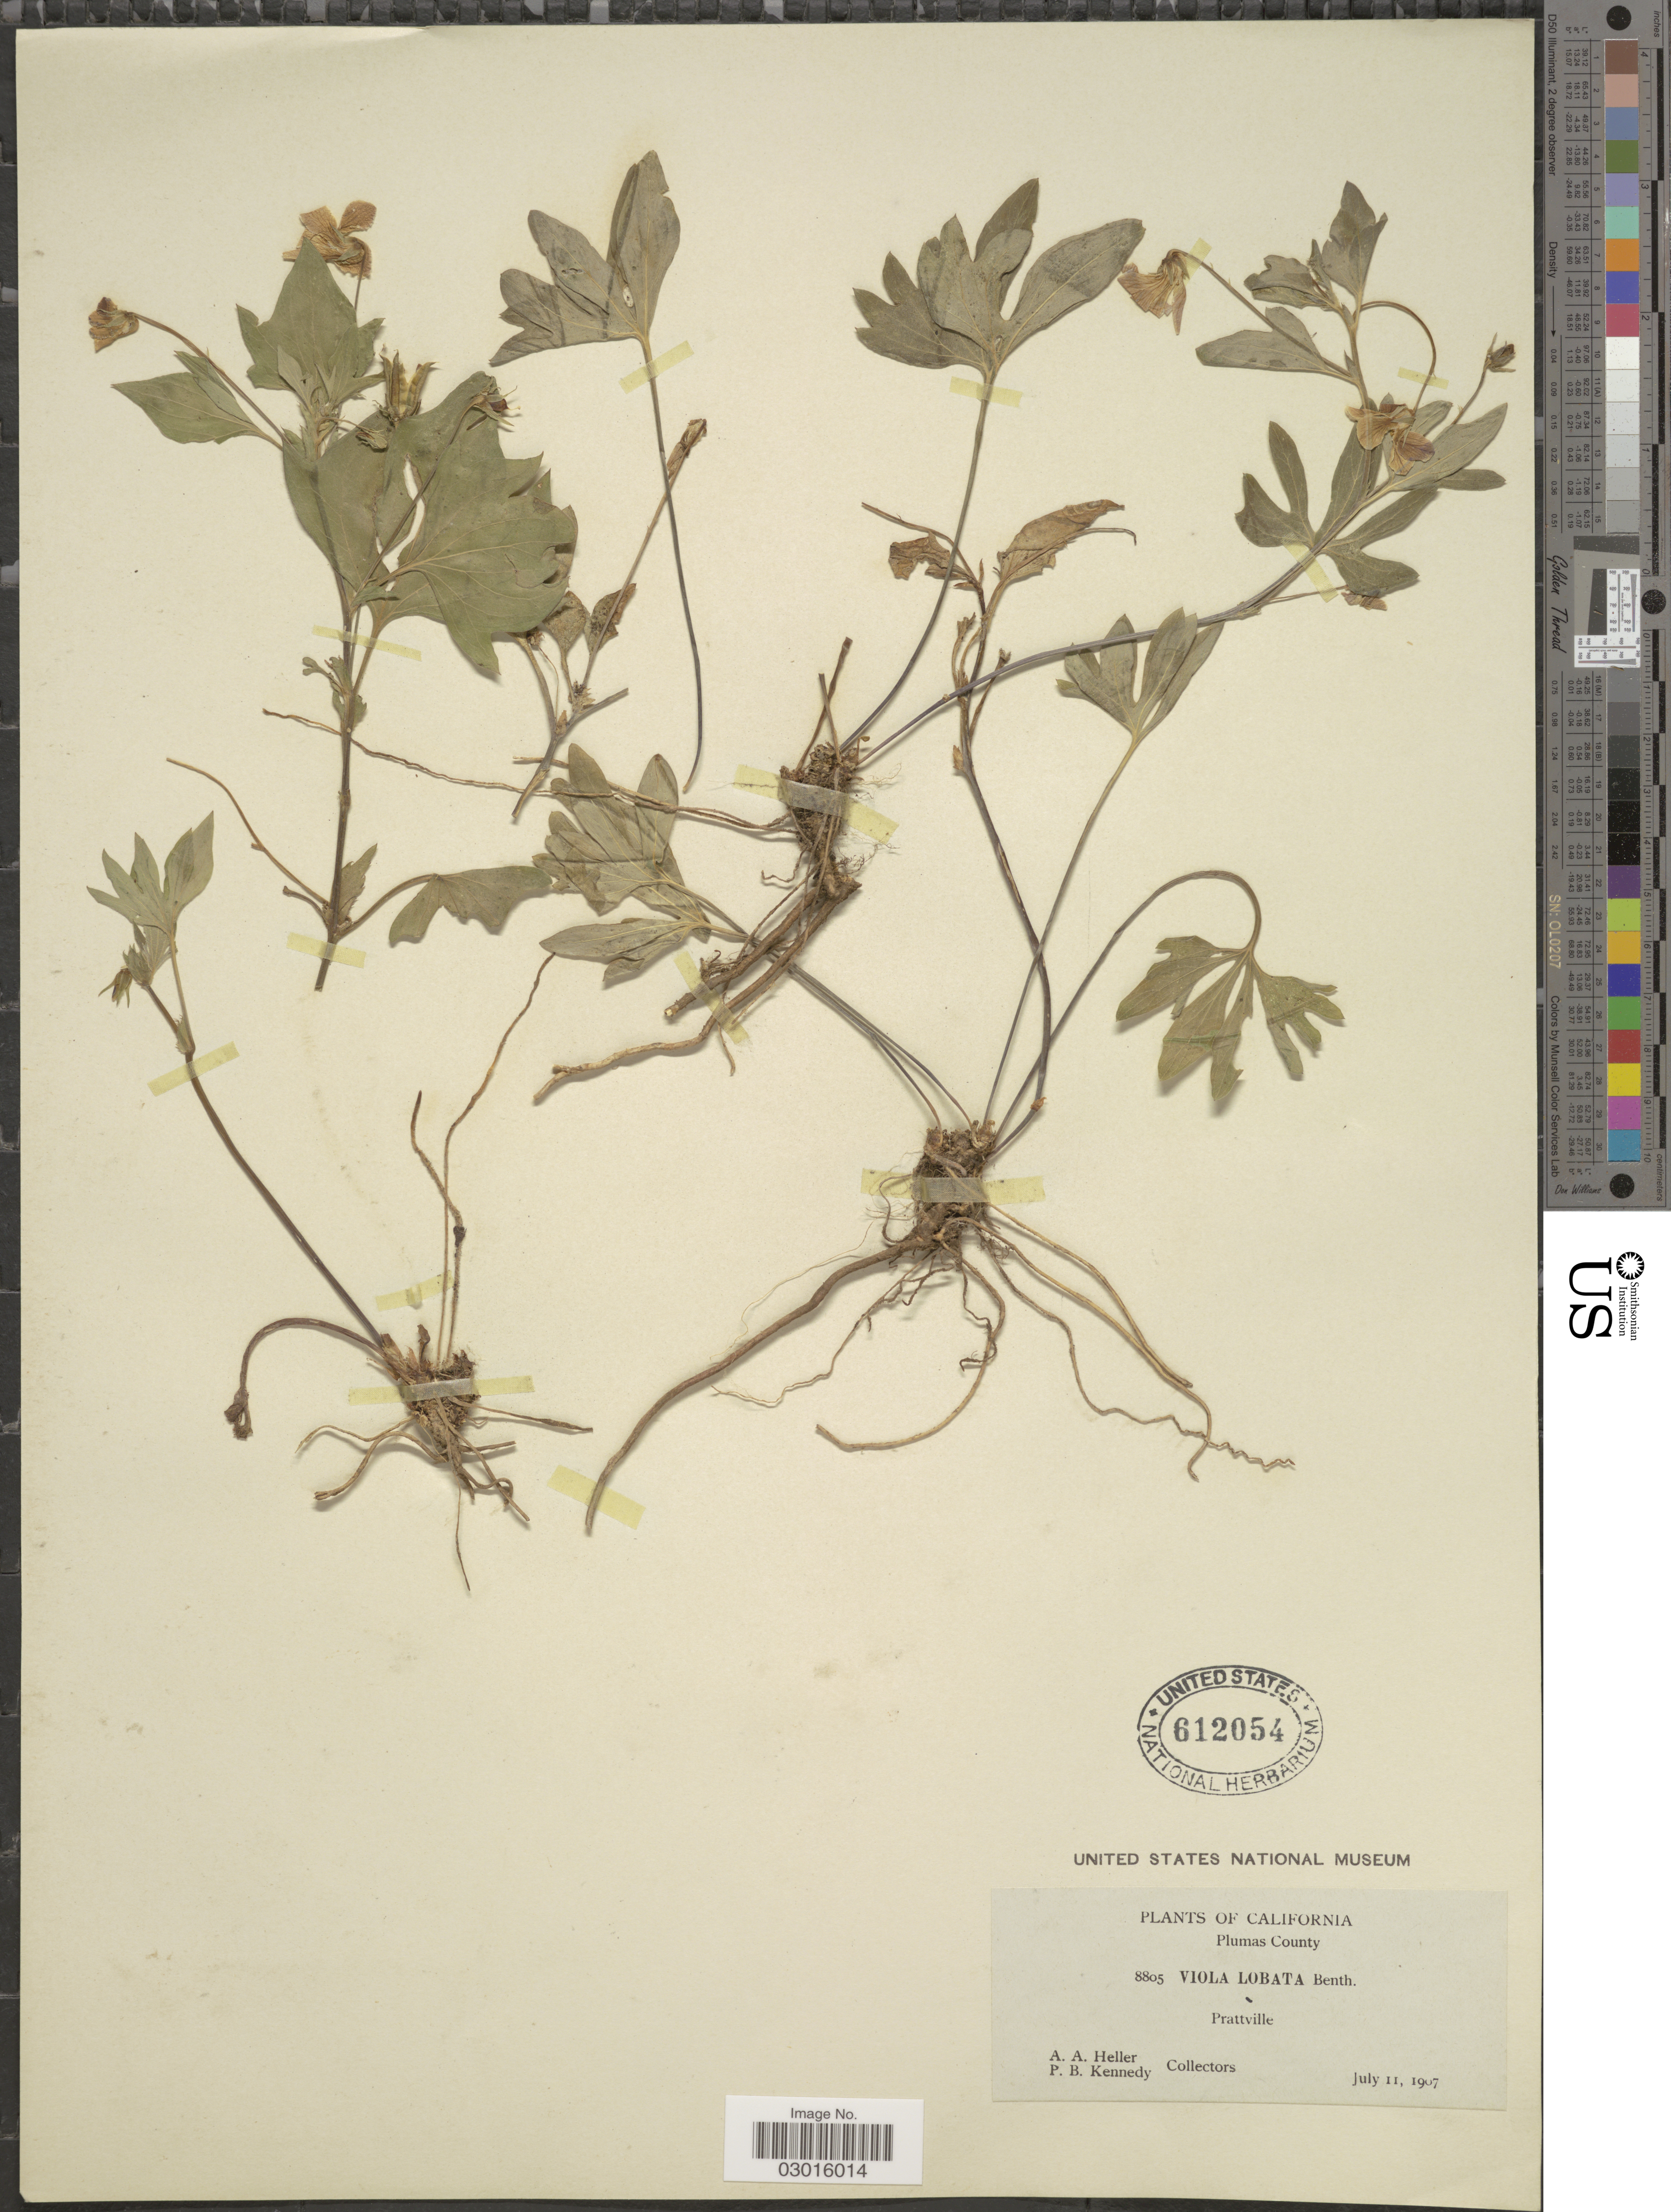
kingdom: Plantae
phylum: Tracheophyta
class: Magnoliopsida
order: Malpighiales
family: Violaceae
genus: Viola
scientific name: Viola lobata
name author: Benth.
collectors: A. A. Heller & P. B. Kennedy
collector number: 8805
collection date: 1907-07-11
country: United States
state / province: California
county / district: Plumas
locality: Plumas County, Prattville.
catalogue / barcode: US 612054